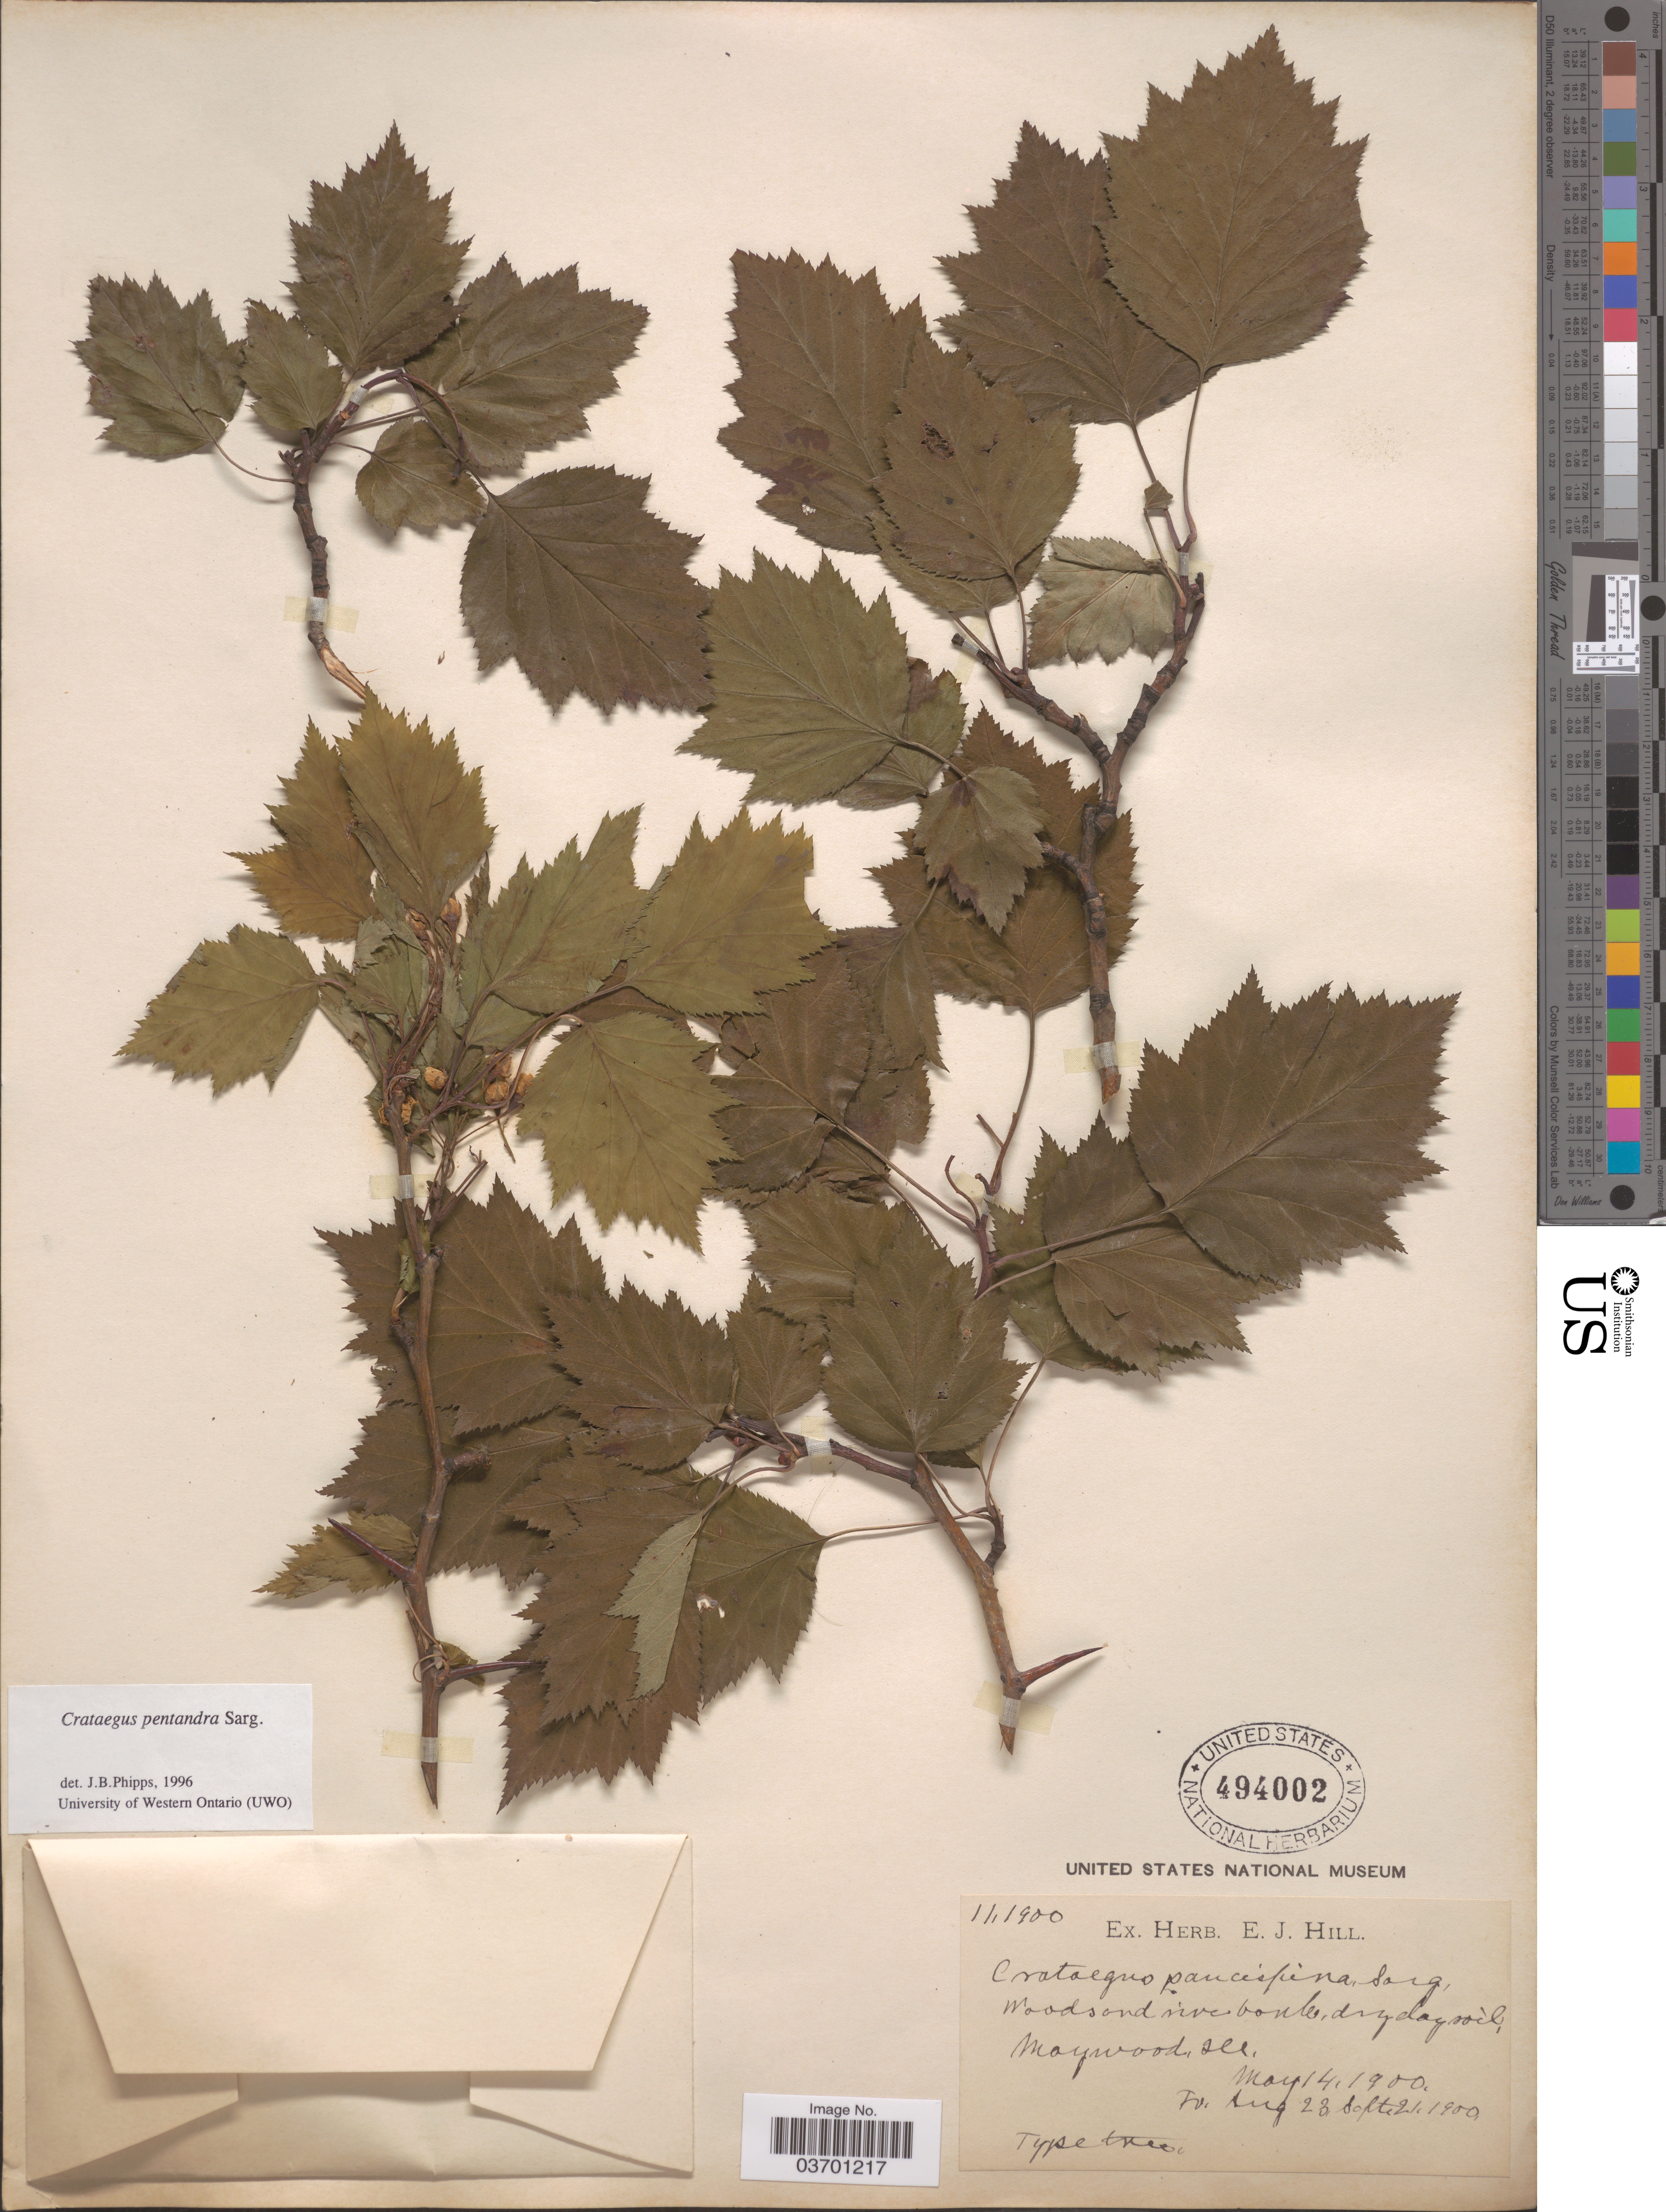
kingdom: Plantae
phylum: Tracheophyta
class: Magnoliopsida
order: Rosales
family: Rosaceae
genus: Crataegus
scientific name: Crataegus pentandra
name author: Sarg.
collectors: ex herb. E.J. Hill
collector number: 111900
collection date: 1900-05-14/1900-09-21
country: United States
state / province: Illinois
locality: Maywood.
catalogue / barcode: US 494002